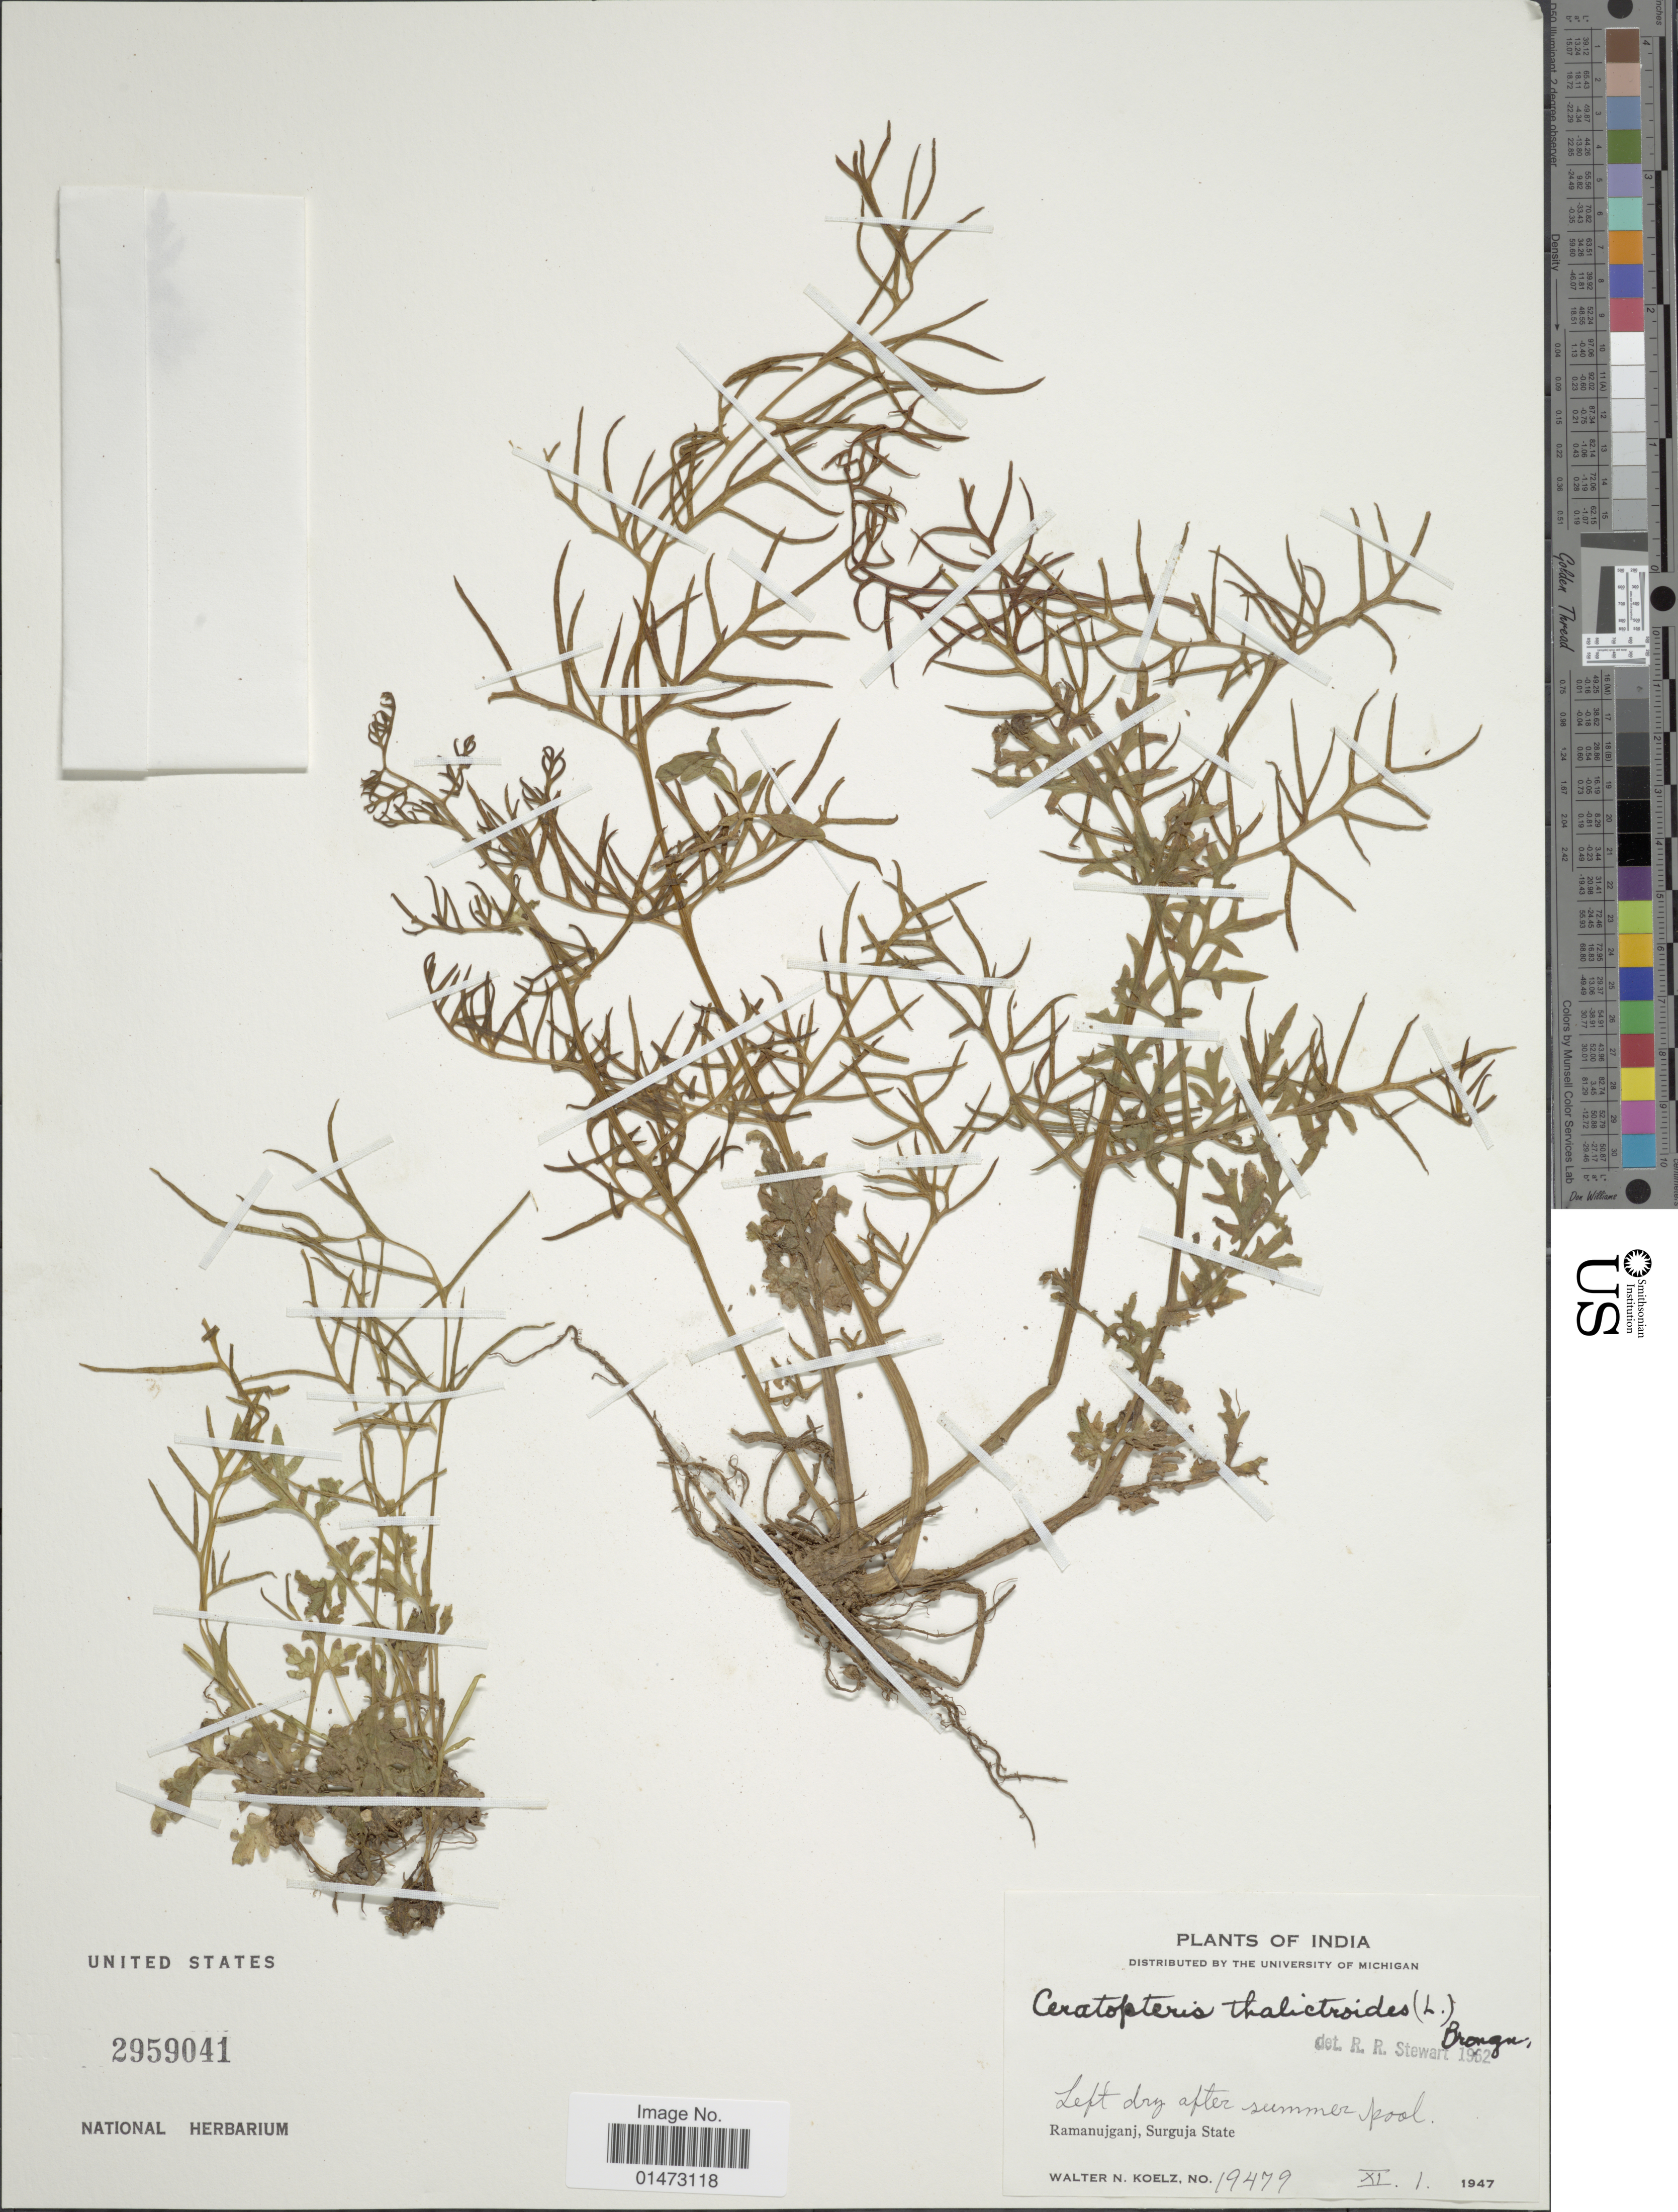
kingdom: Plantae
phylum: Tracheophyta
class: Polypodiopsida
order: Polypodiales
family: Pteridaceae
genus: Ceratopteris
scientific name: Ceratopteris thalictroides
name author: (L.) Brongn.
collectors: W. N. Koelz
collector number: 19479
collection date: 1947-11-01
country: India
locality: Ramanujganj, Surguja State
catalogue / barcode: US 2959041